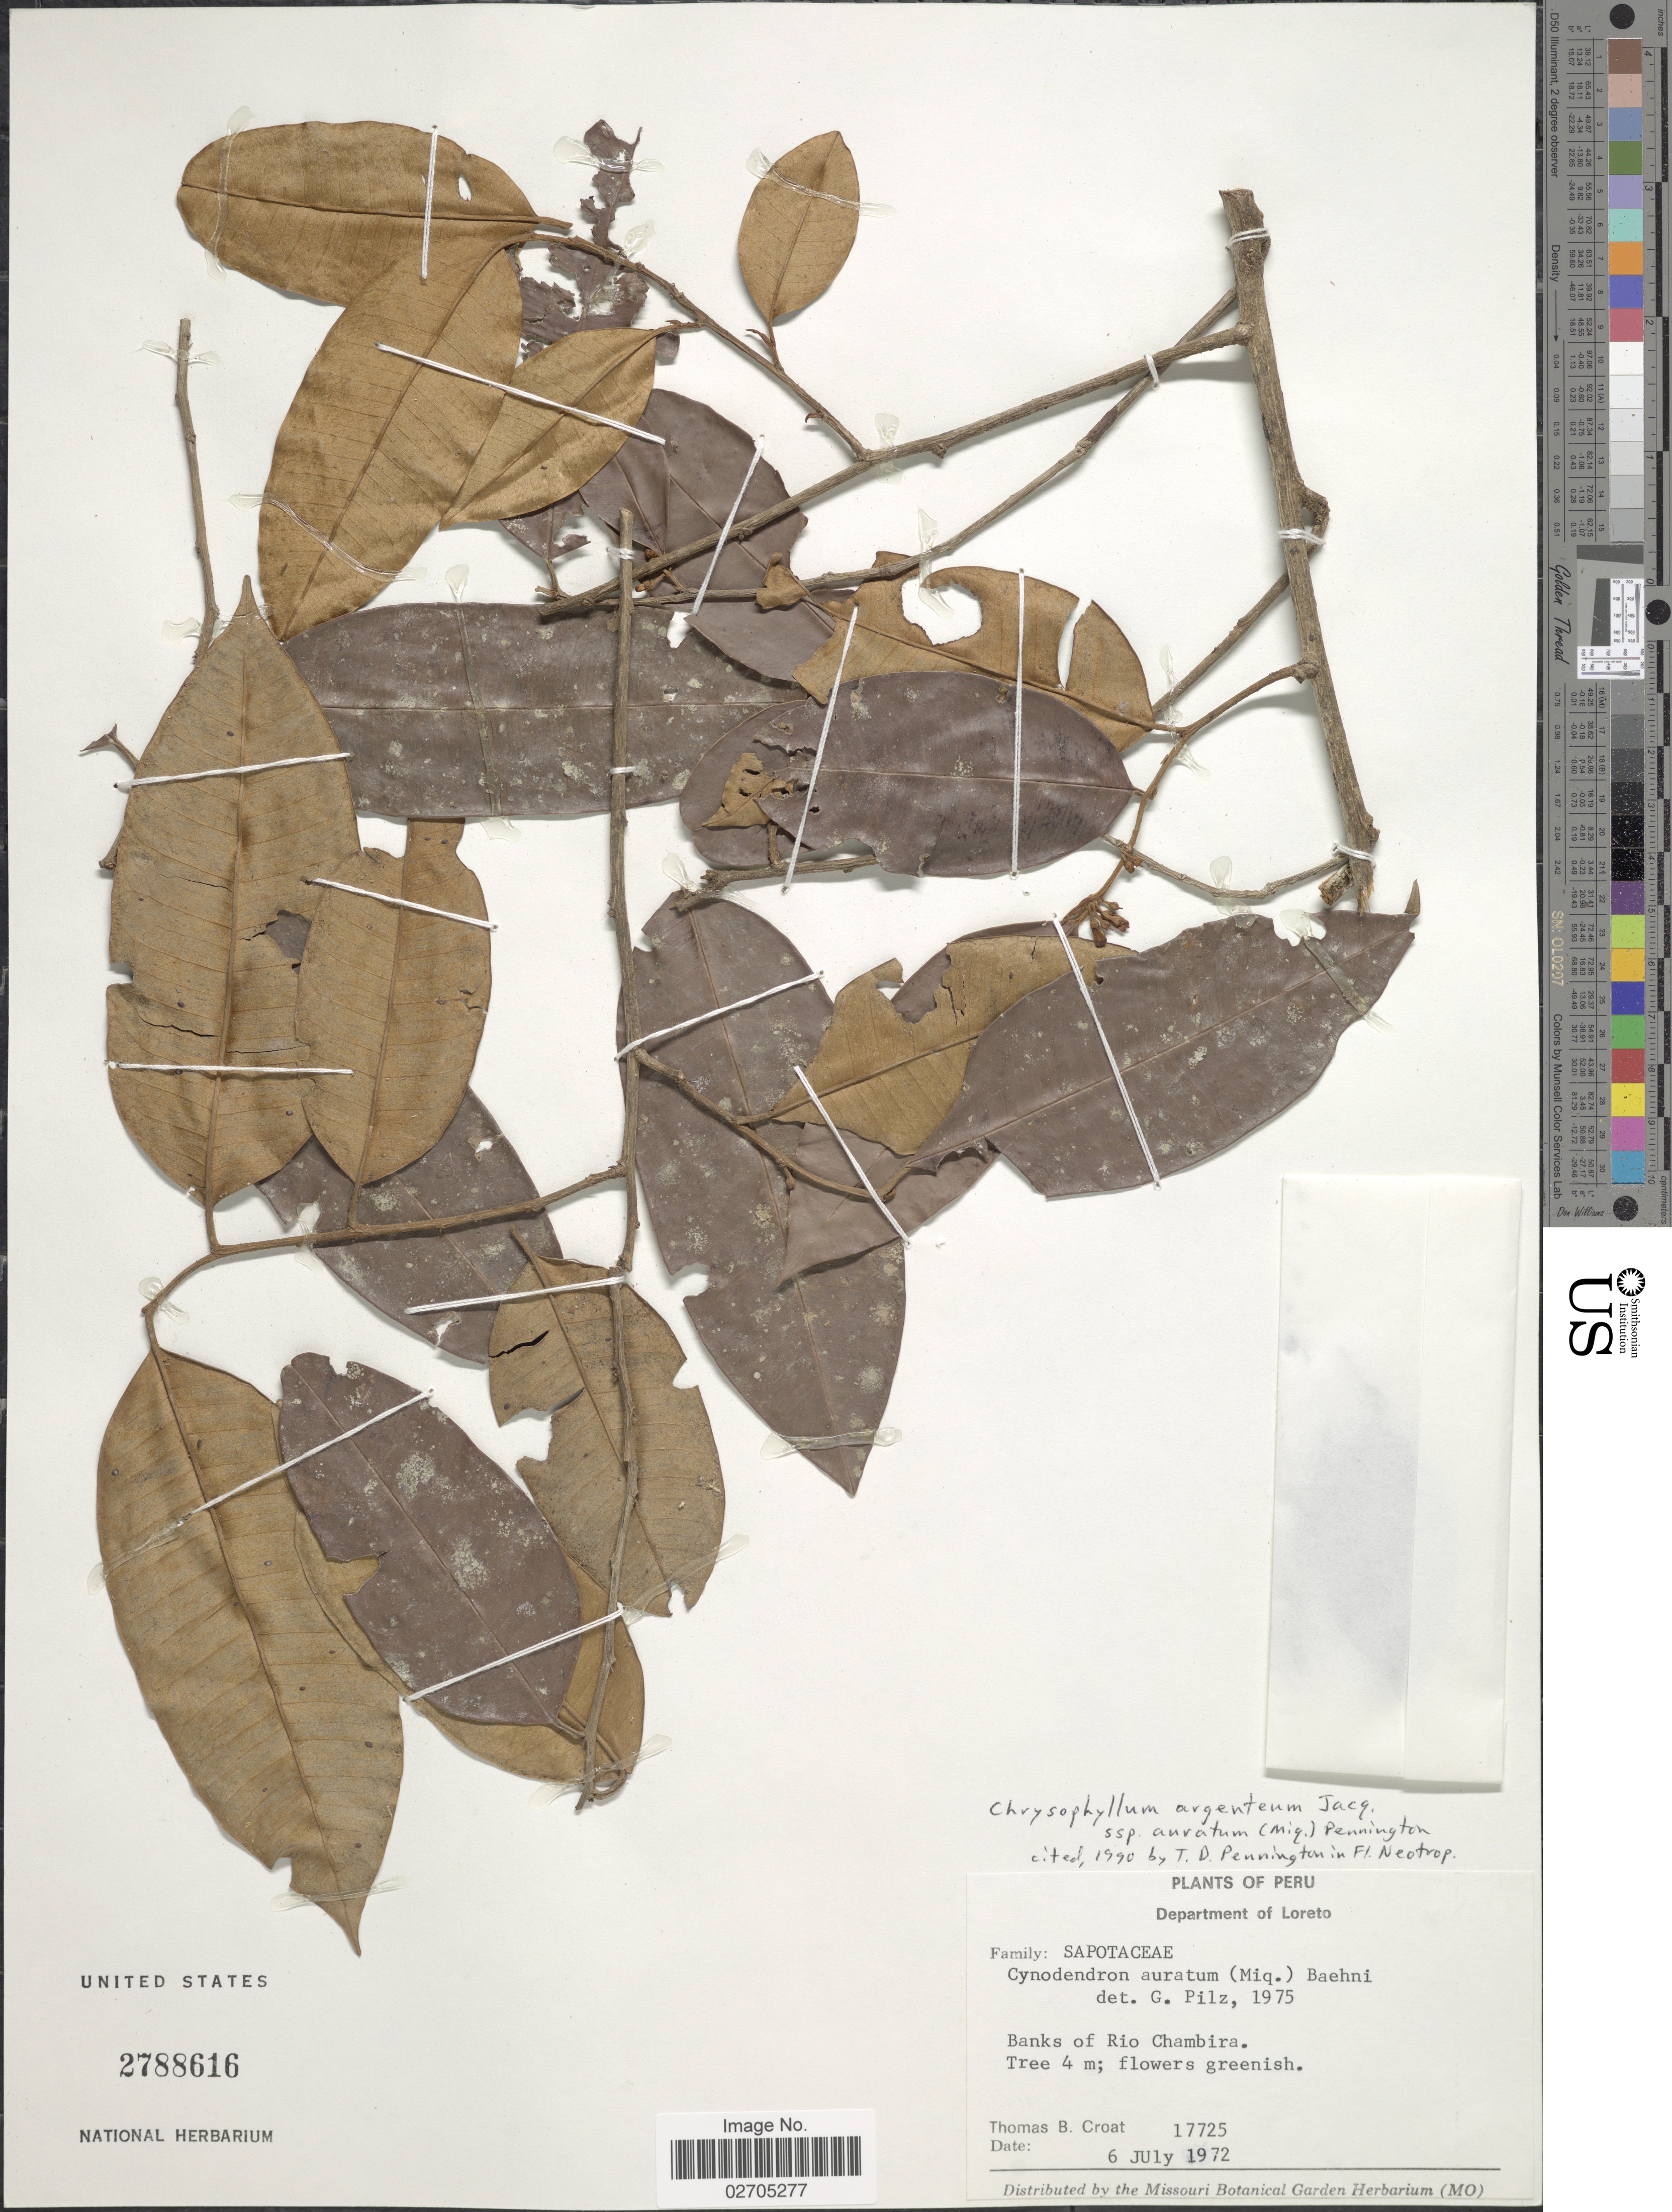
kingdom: Plantae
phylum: Tracheophyta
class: Magnoliopsida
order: Ericales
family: Sapotaceae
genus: Chrysophyllum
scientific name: Chrysophyllum argenteum subsp. auratum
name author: (Miq.) T.D. Penn.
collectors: T. B. Croat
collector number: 17725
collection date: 1972-07-06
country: Peru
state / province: Loreto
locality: Banks f Rio Chambira.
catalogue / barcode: US 2788616